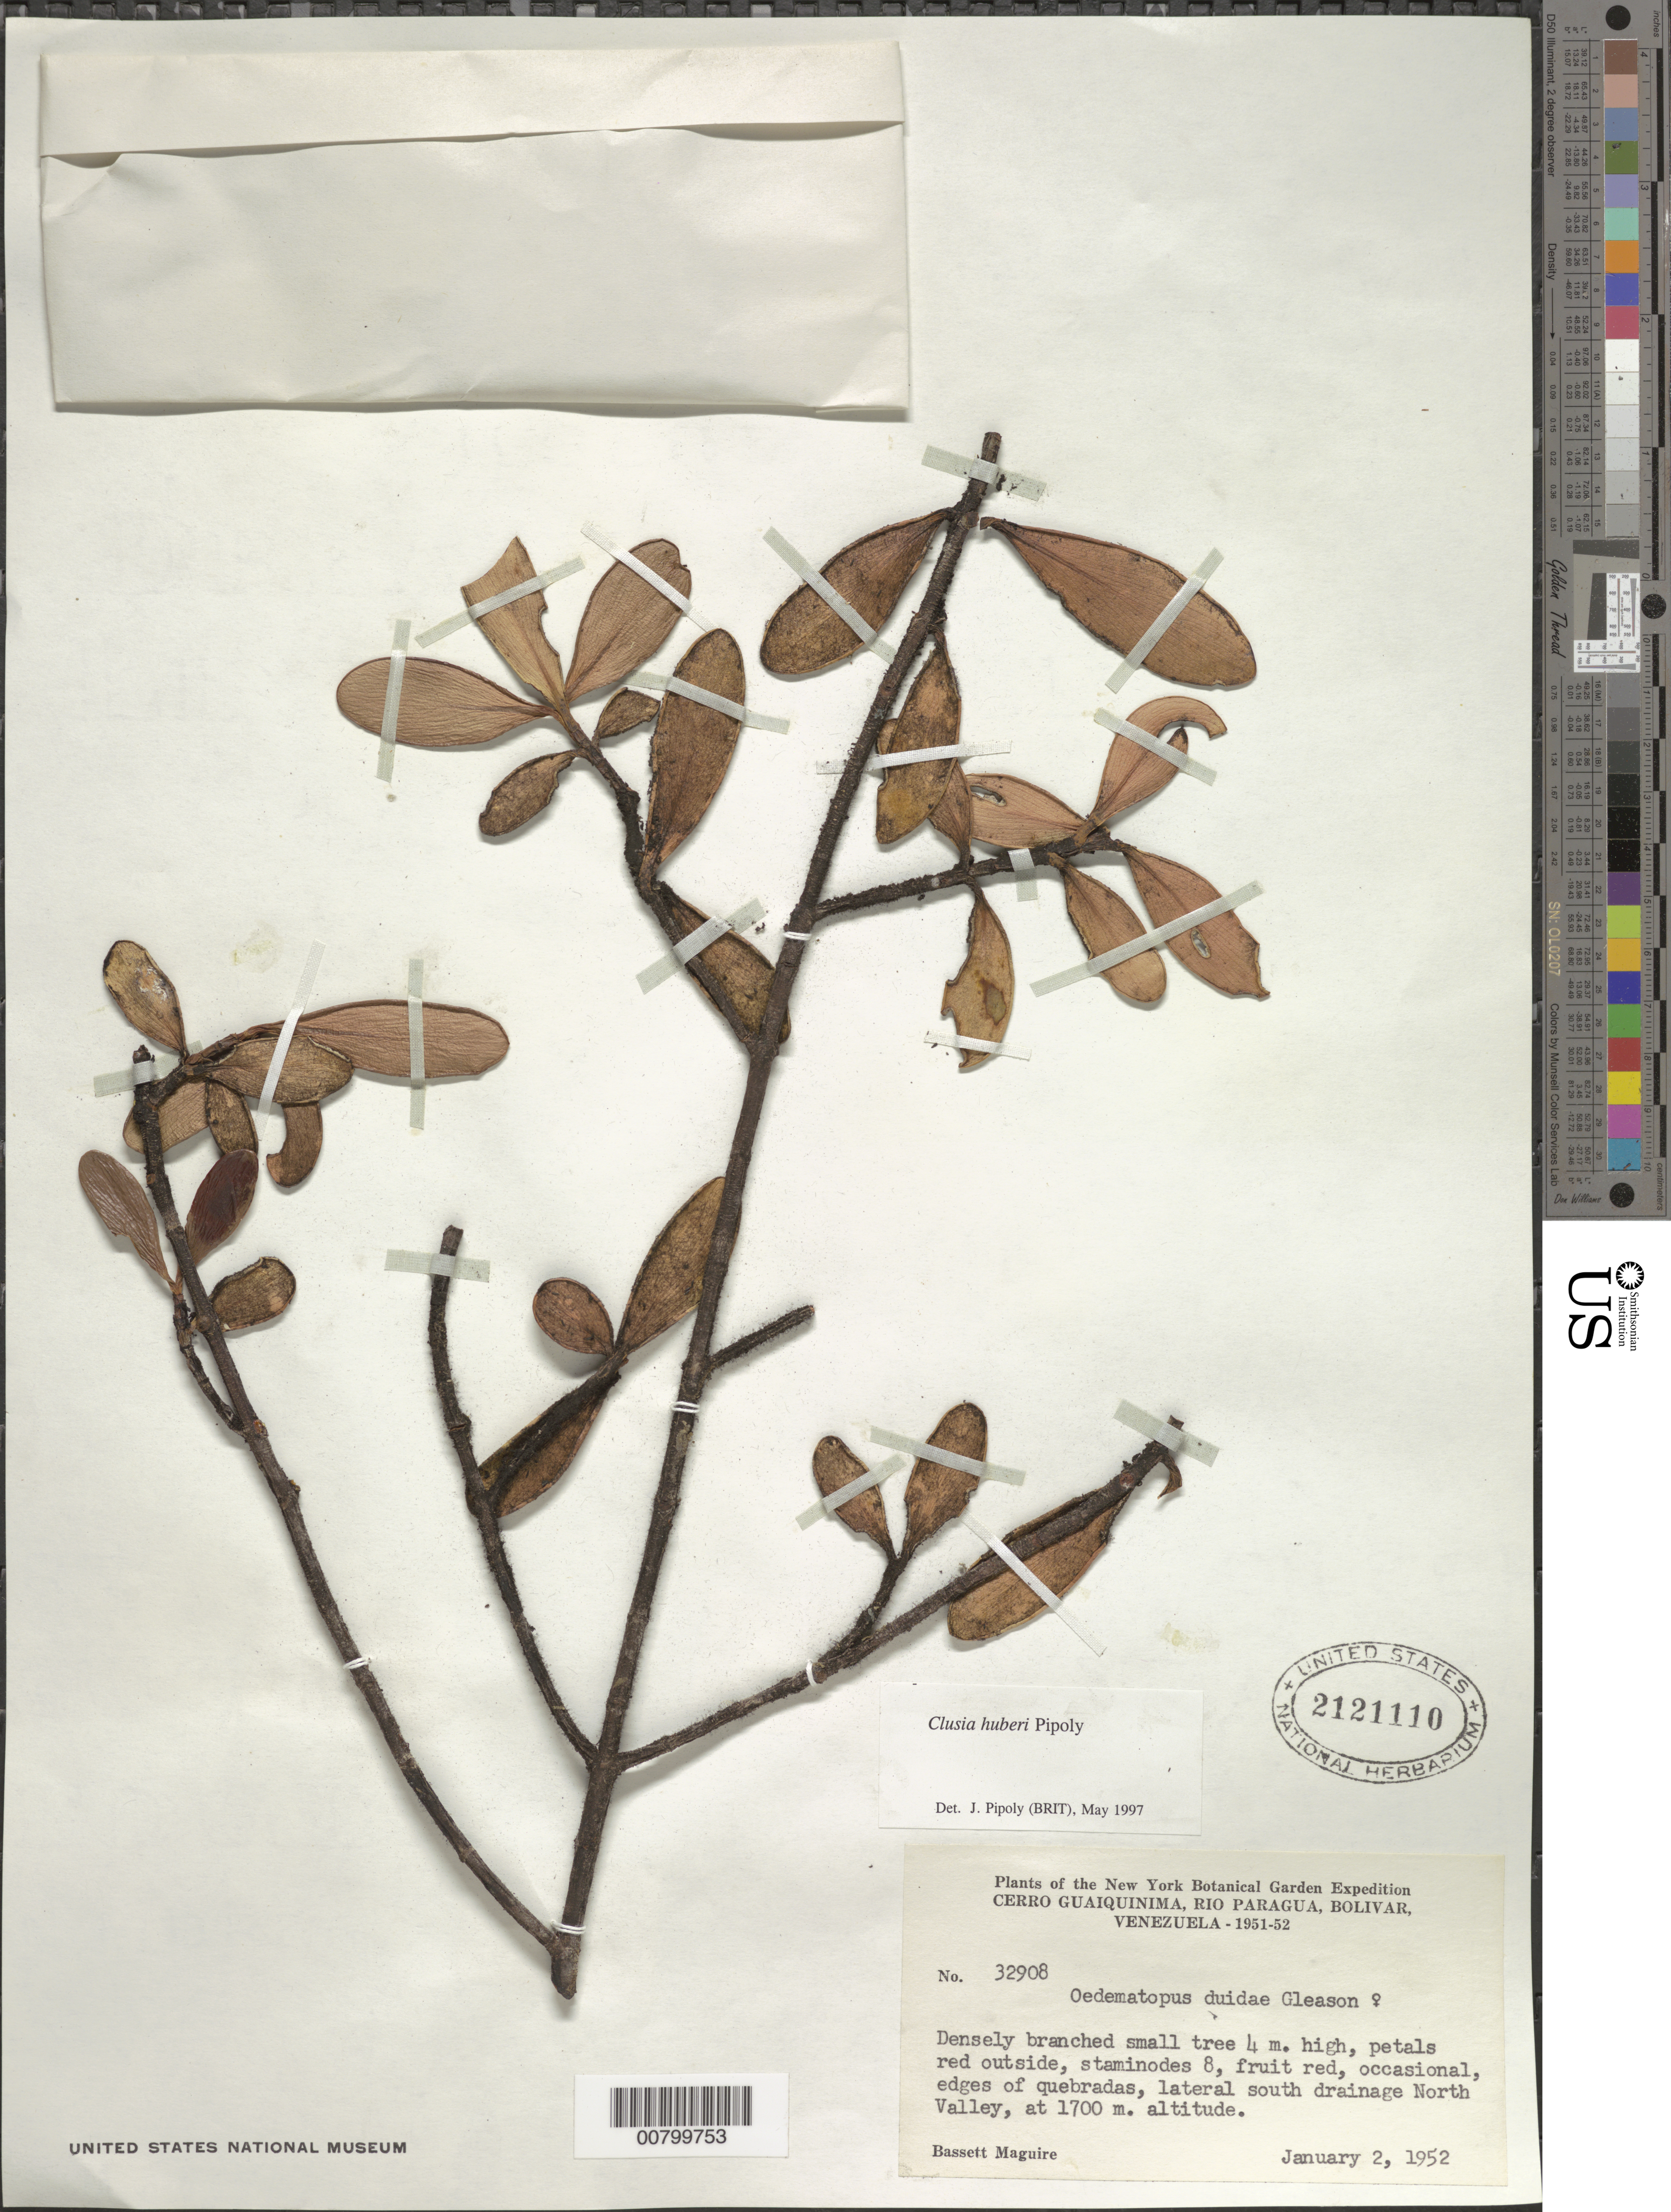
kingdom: Plantae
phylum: Tracheophyta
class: Magnoliopsida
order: Malpighiales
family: Clusiaceae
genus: Clusia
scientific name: Clusia huberi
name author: Pipoly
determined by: Pipoly, J. J., III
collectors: B. Maguire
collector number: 32908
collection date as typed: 2-Jan-52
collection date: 1952-01-02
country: Venezuela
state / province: Bolívar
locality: Cerro Guaiquinima, Río Paragua, "North Valley"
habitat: Edges of quebradas, in lateral south drainage of valley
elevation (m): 1700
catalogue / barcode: US 2121110